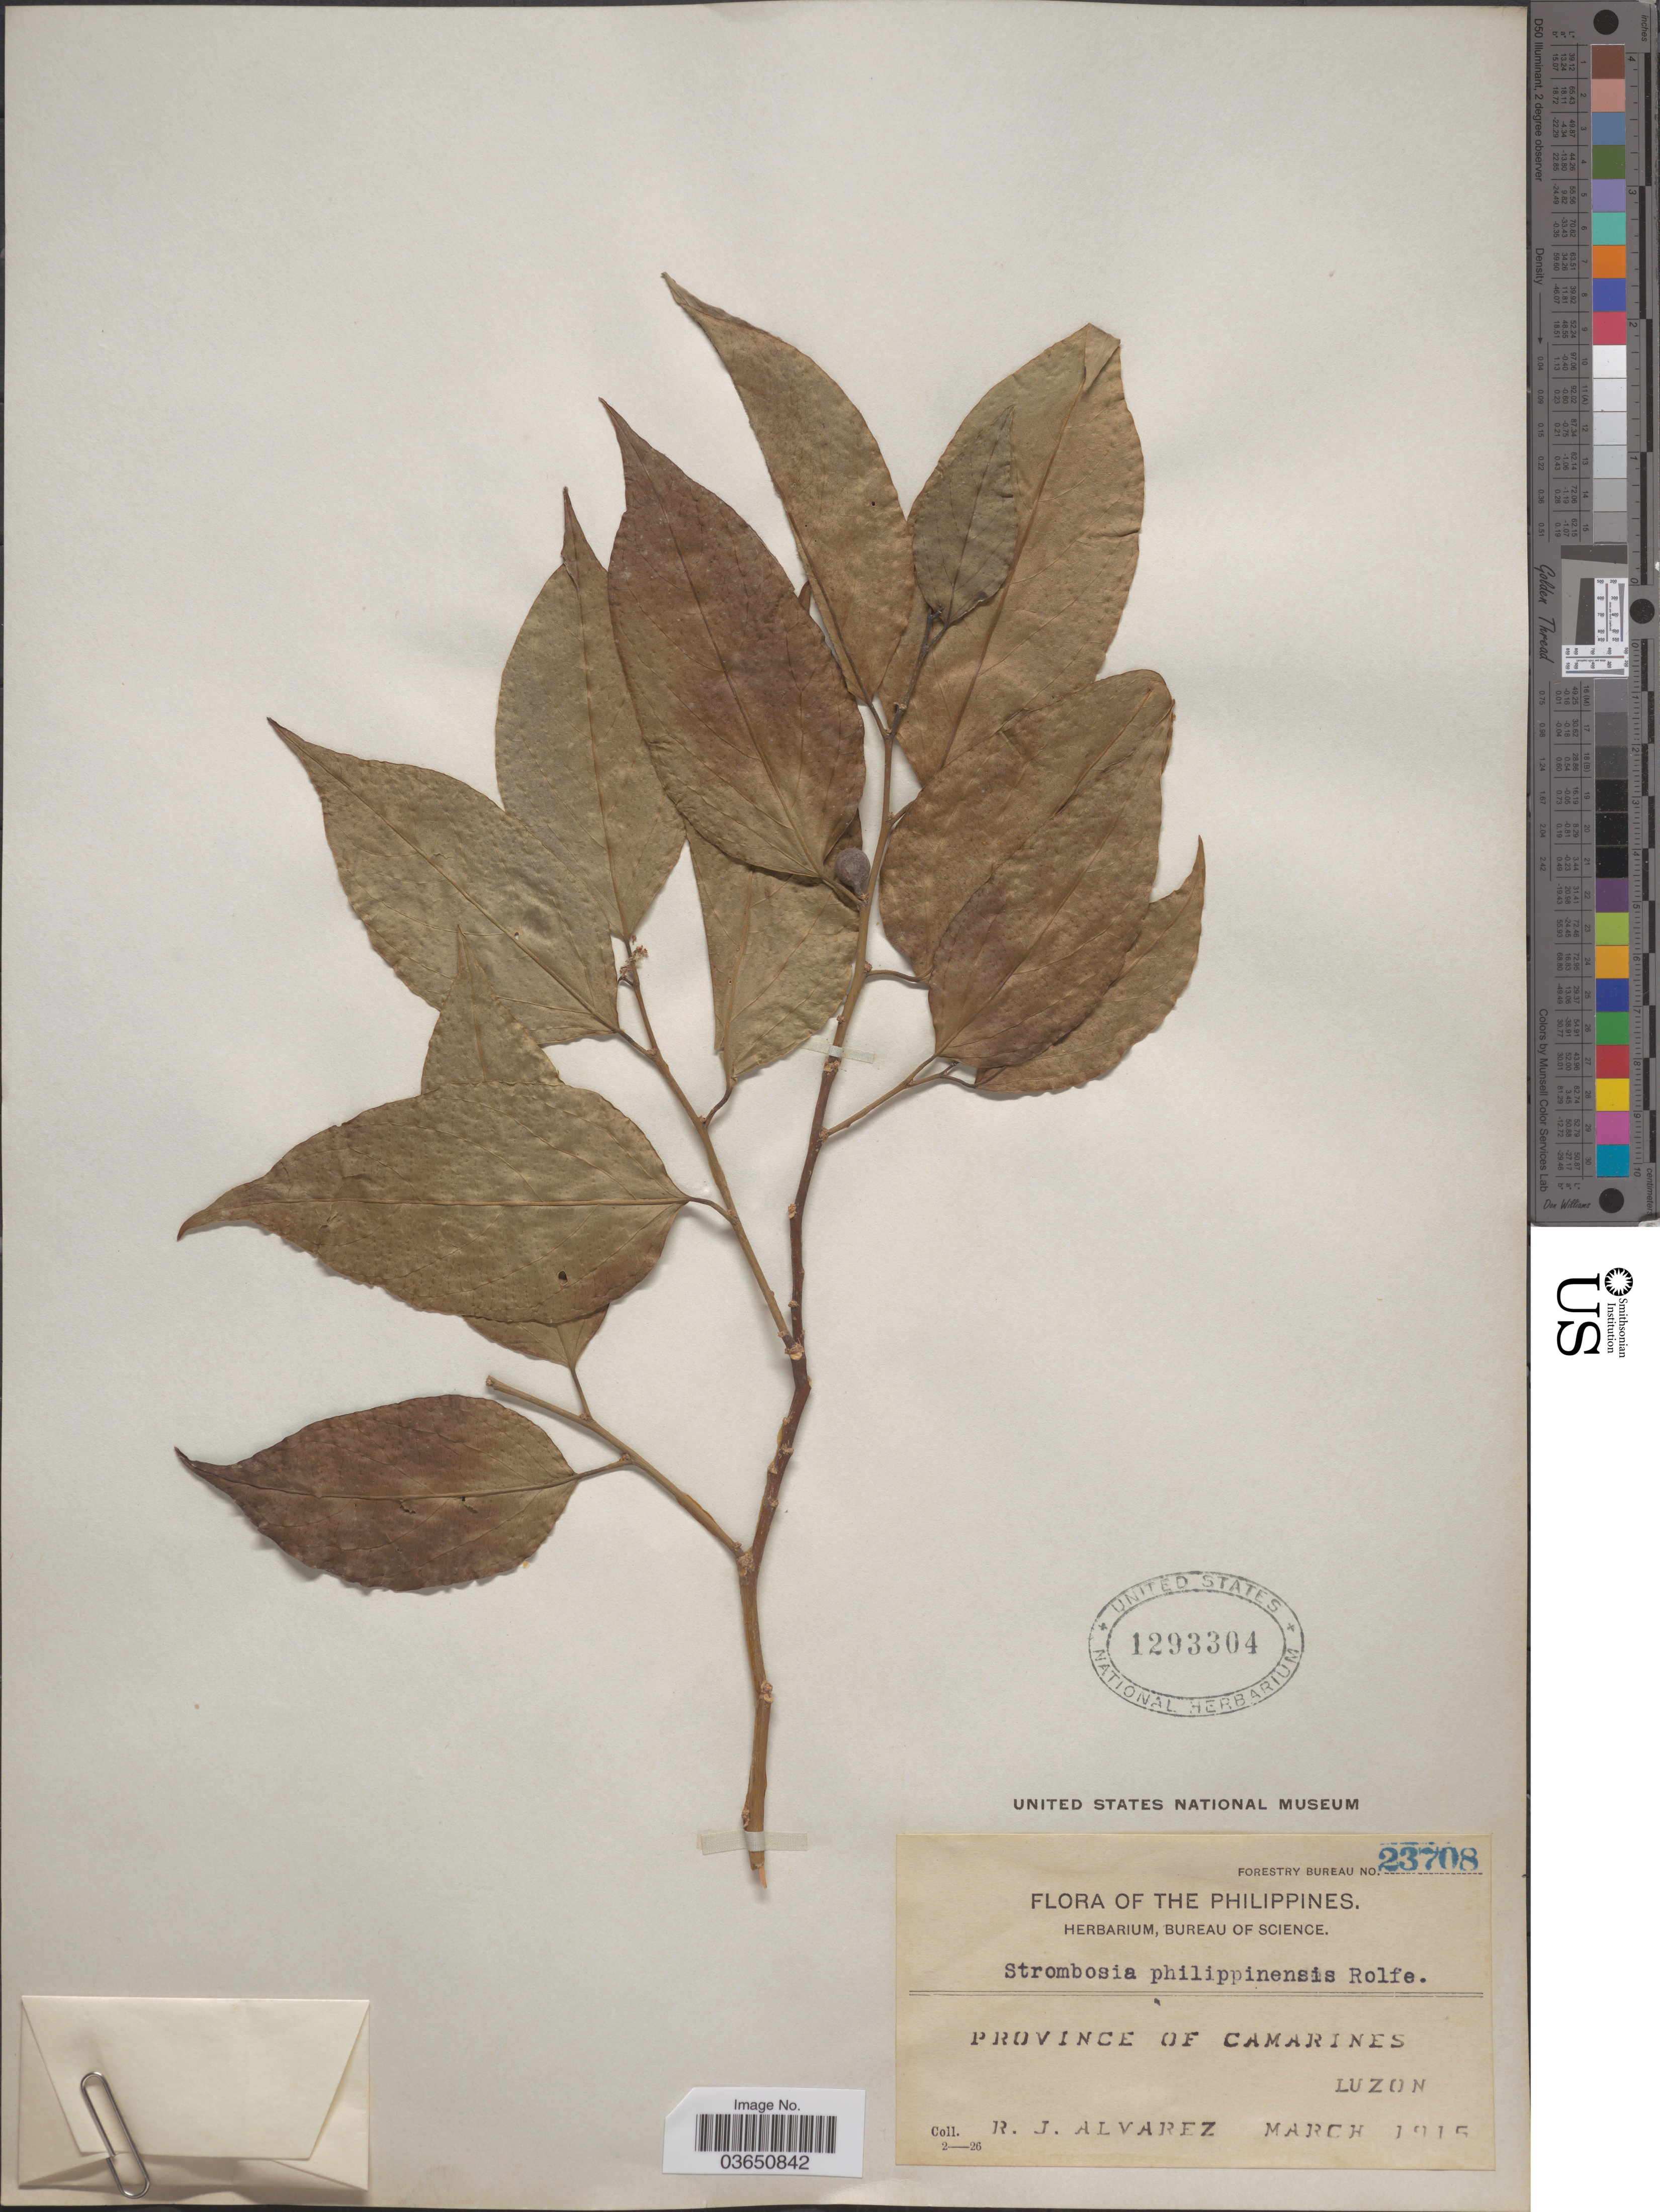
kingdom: Plantae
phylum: Tracheophyta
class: Magnoliopsida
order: Santalales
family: Strombosiaceae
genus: Strombosia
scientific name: Strombosia philippinensis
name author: (Baill.) Rolfe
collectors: R. Alvarez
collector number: Forestry Bureau 23708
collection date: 1915-03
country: Philippines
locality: Province of Camarines. Luzon.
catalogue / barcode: US 1293304